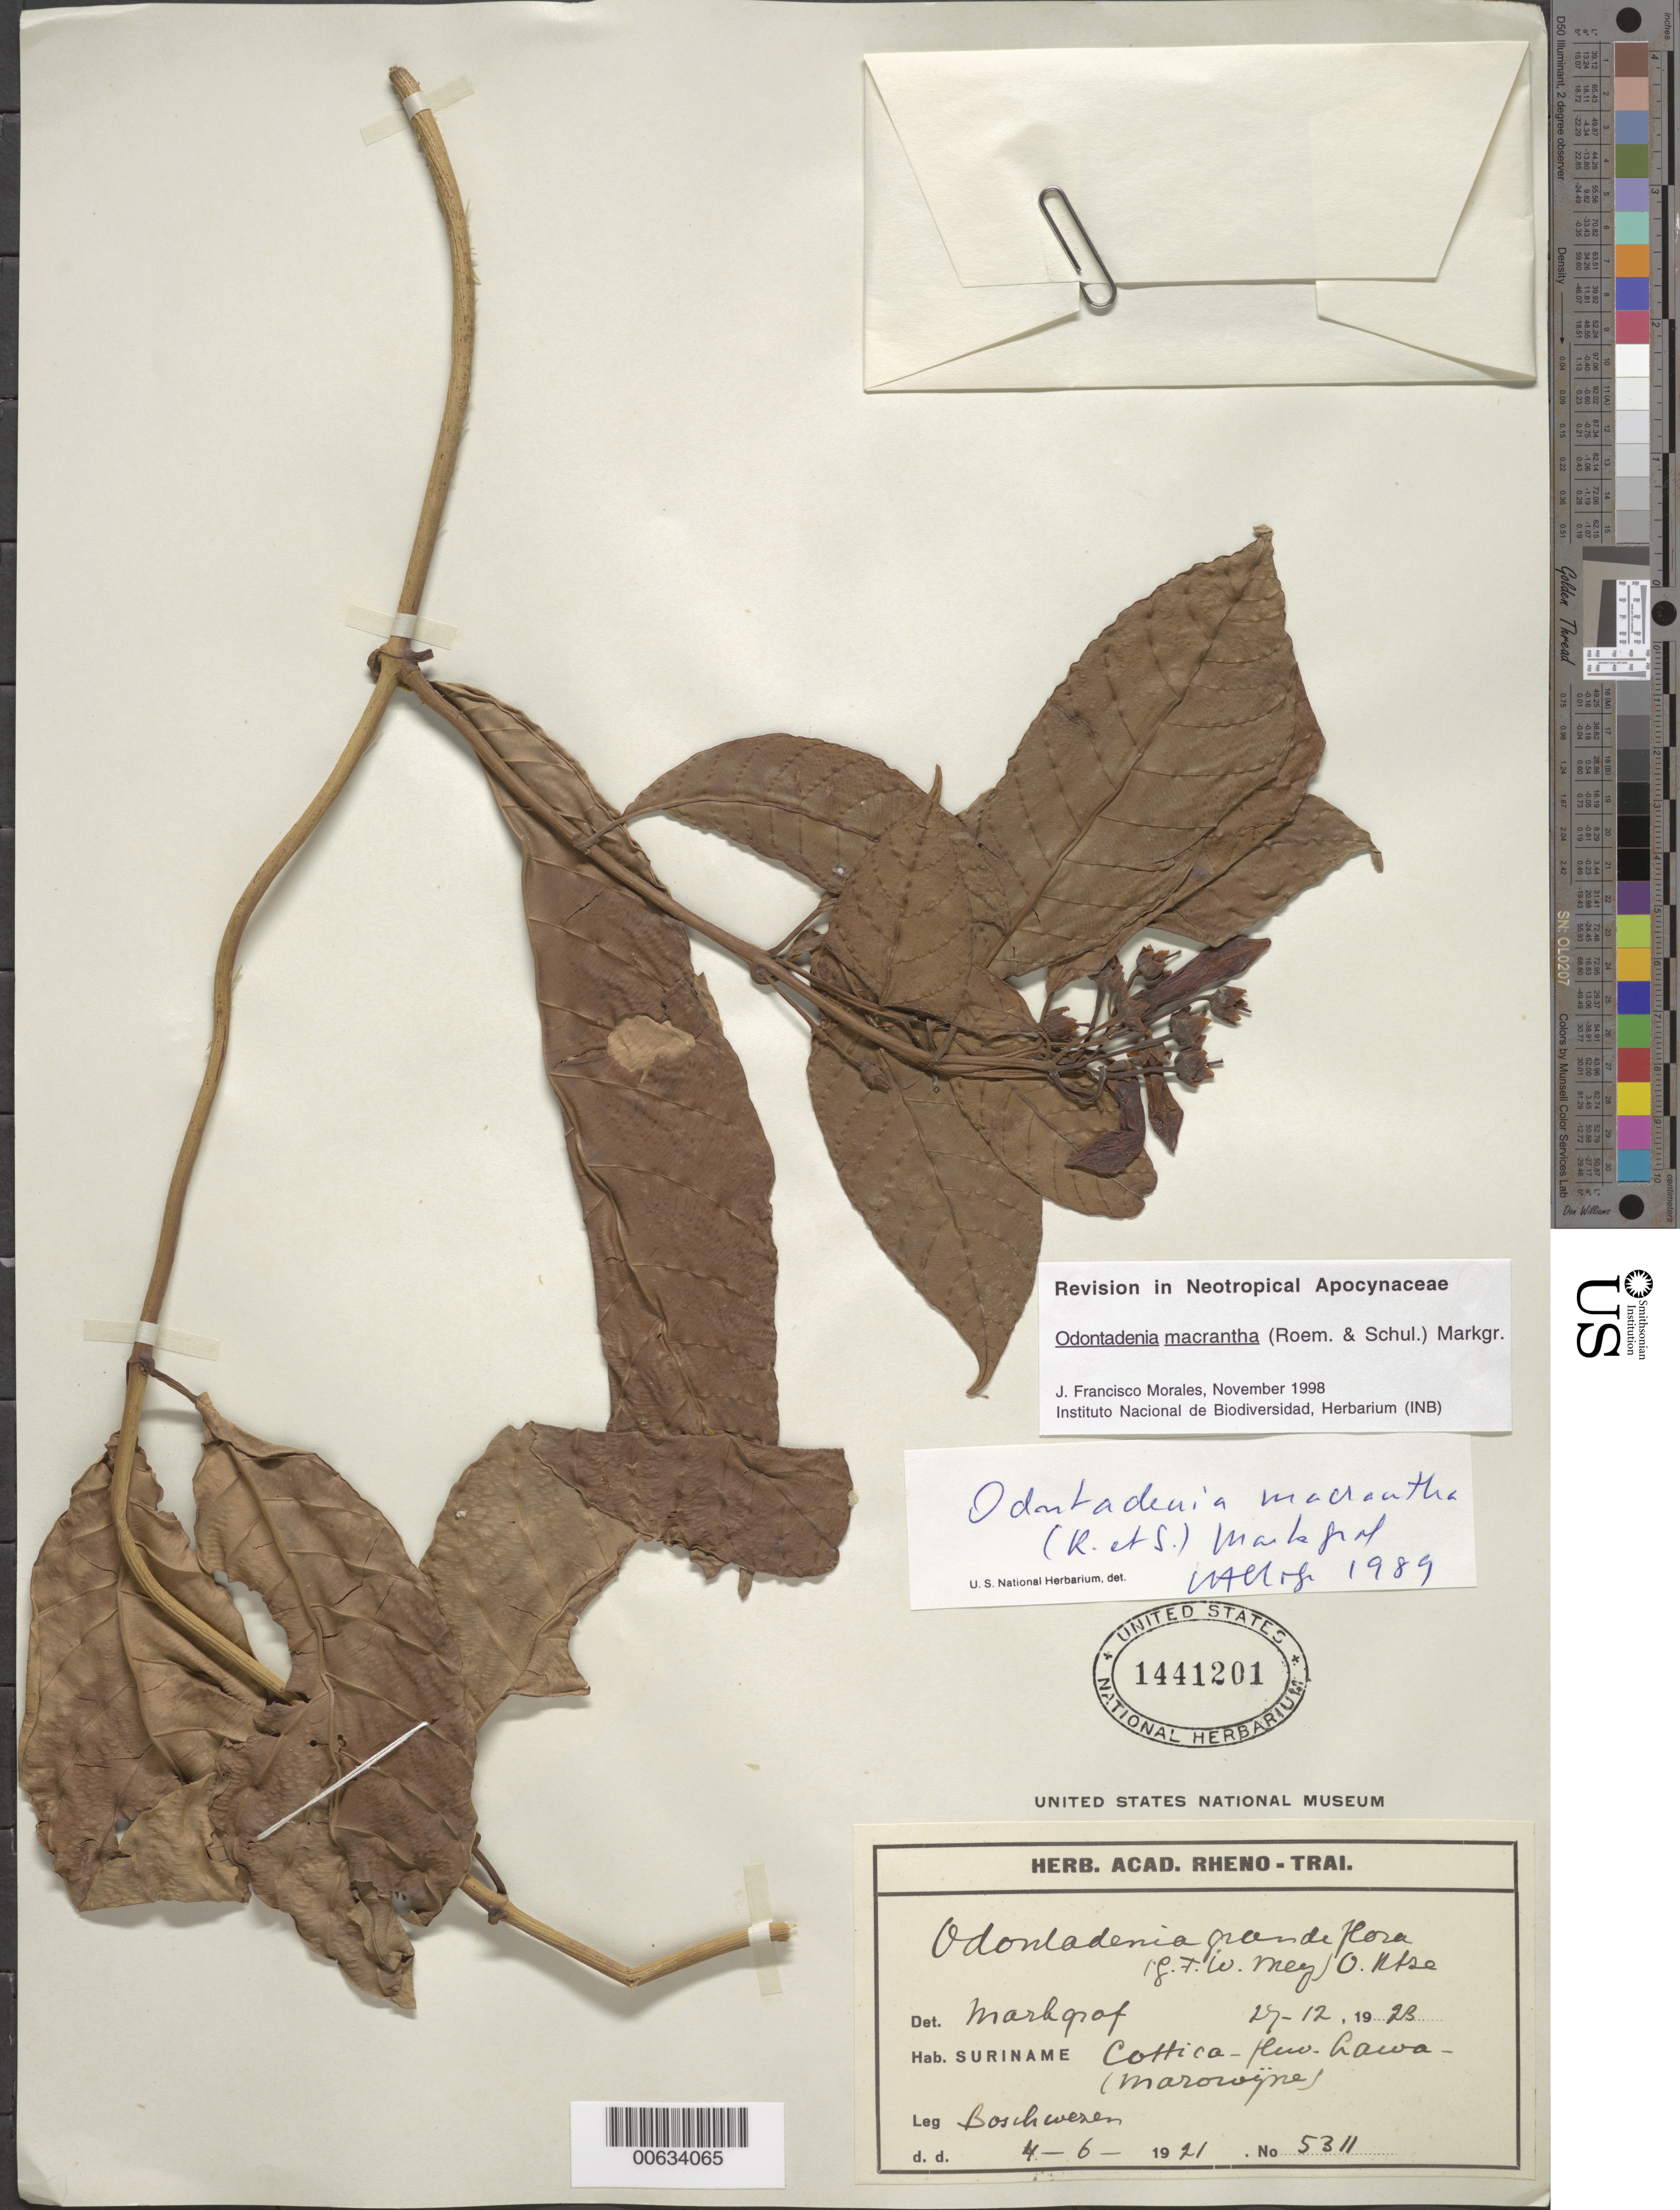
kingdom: Plantae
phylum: Tracheophyta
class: Magnoliopsida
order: Gentianales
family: Apocynaceae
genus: Odontadenia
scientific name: Odontadenia macrantha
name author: (Roem. & Schult.) Markgr.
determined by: Markgraf, Friedrich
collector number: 5311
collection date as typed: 4-Jun-21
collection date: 1921-06-04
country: Suriname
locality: Cottica R., Lawa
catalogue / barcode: US 1441201